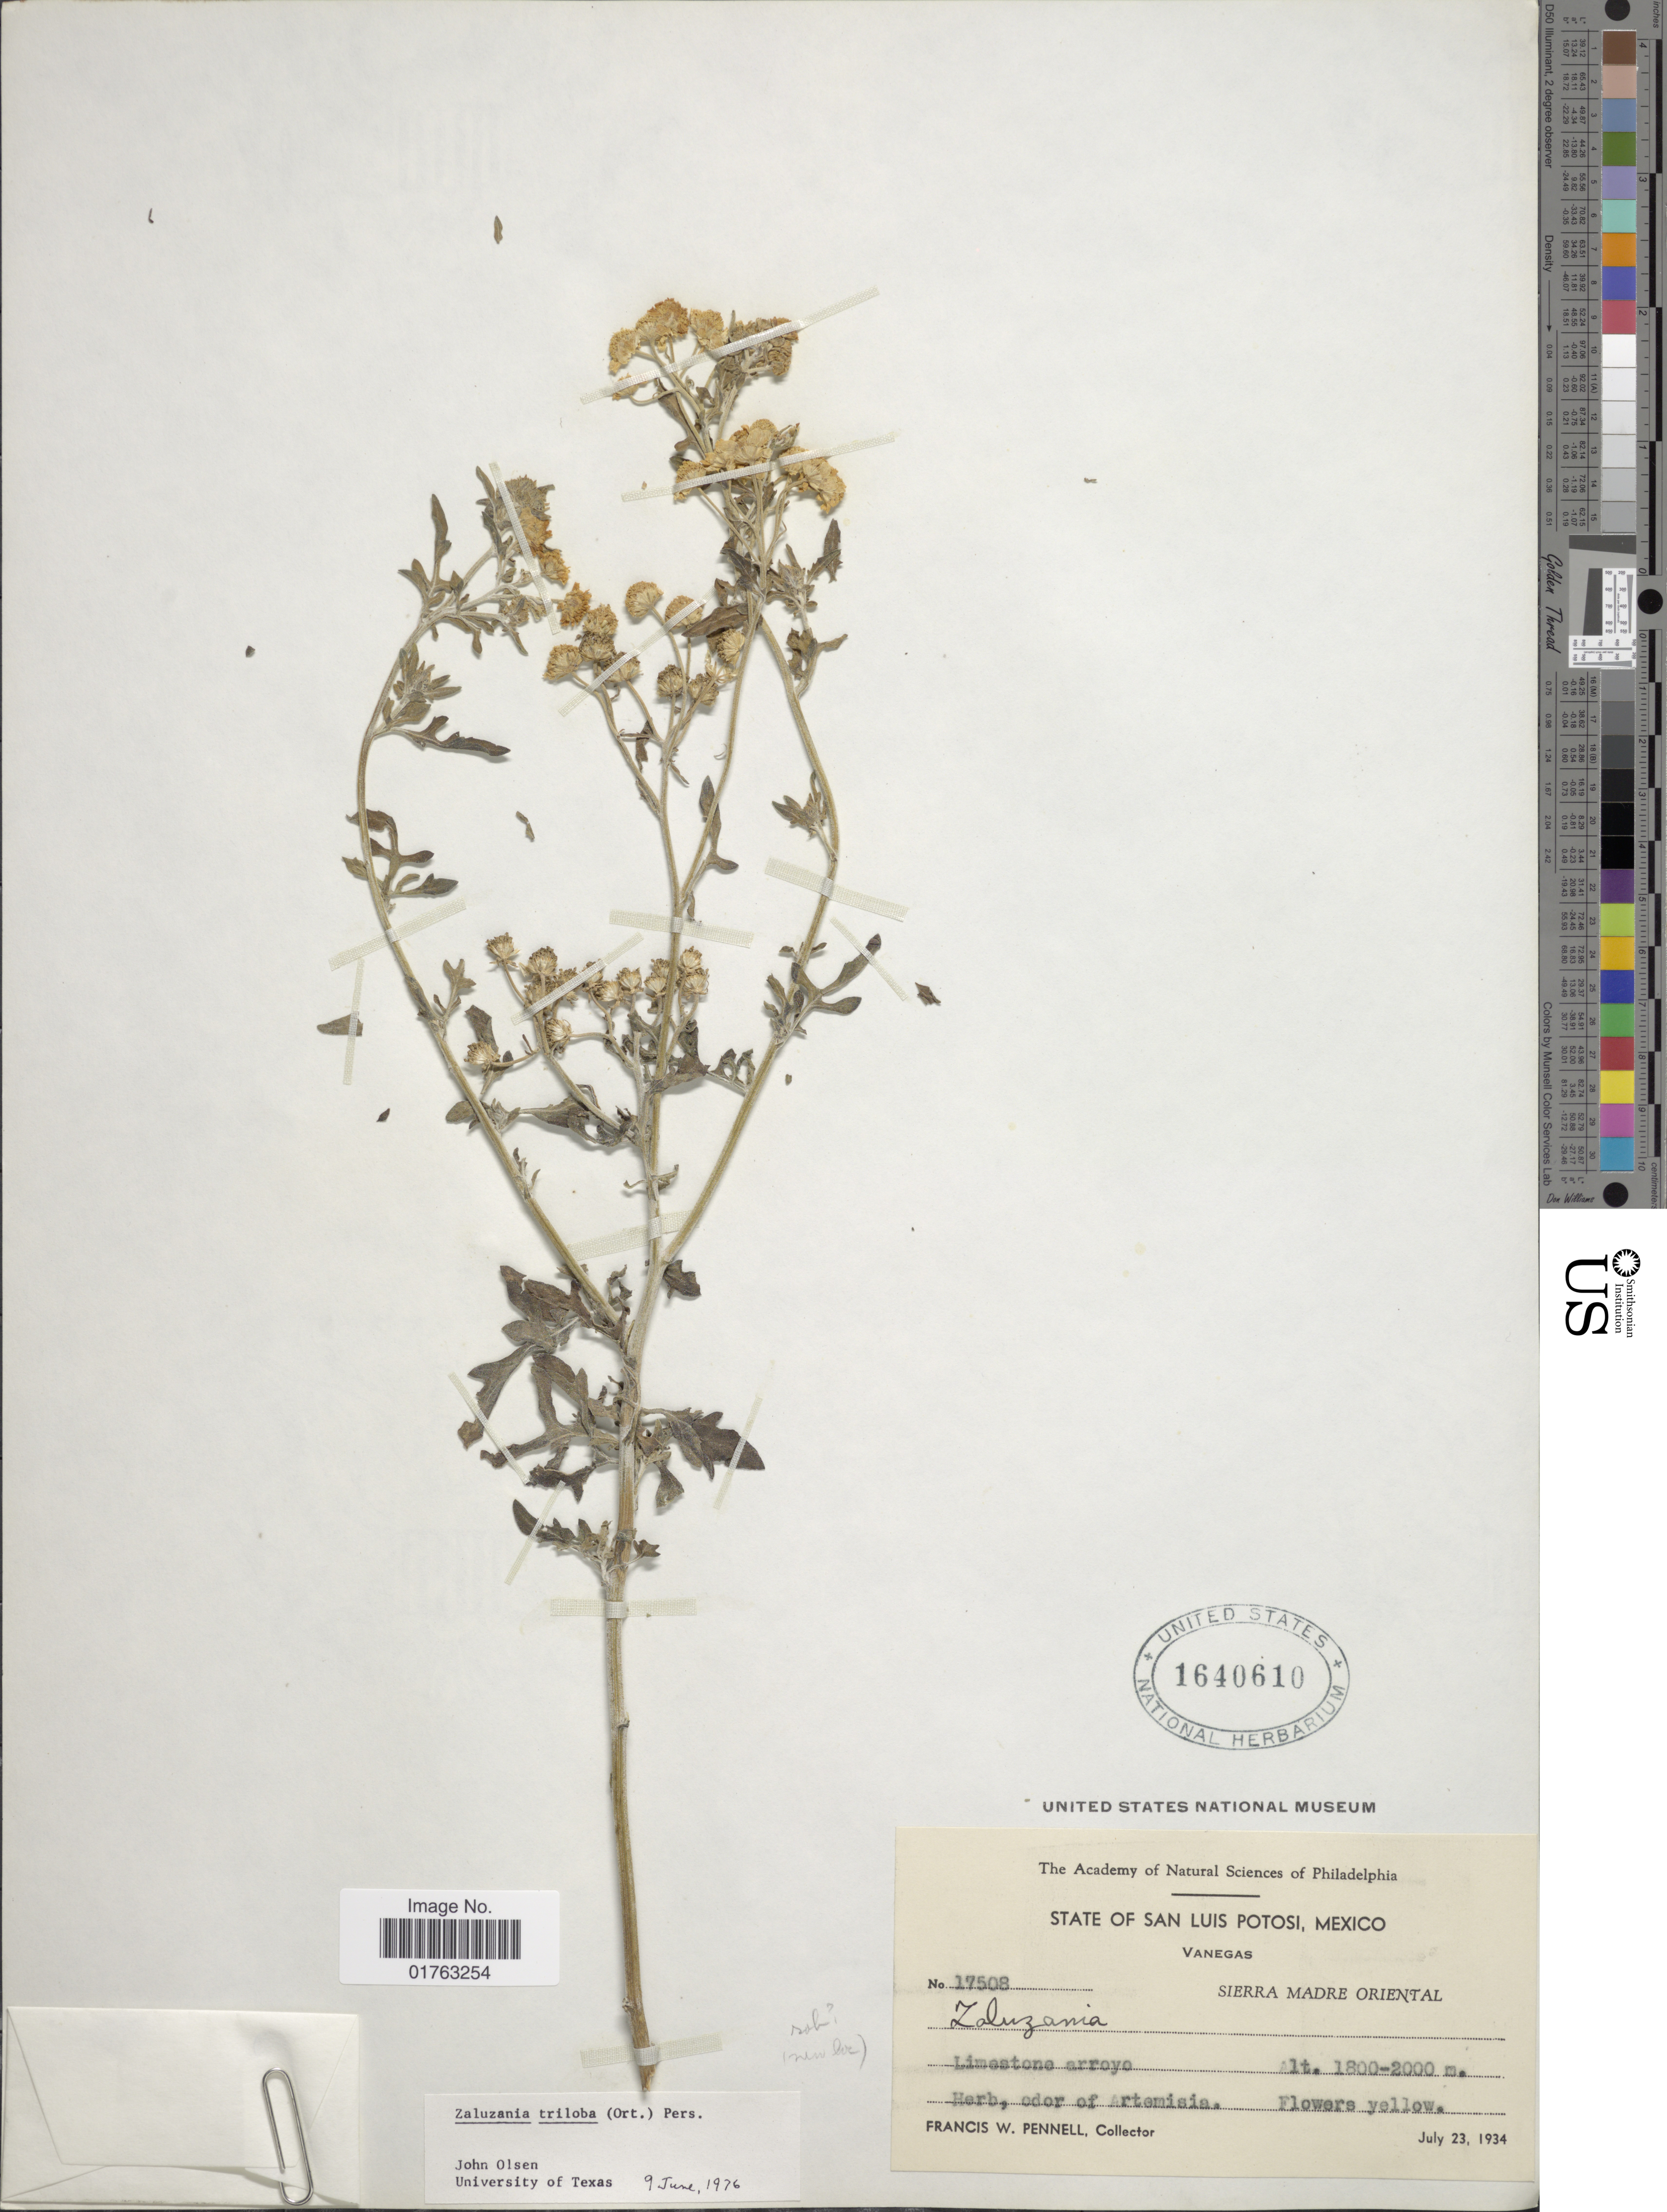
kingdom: Plantae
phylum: Tracheophyta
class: Magnoliopsida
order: Asterales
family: Asteraceae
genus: Zaluzania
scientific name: Zaluzania triloba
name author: (Ortega) Pers.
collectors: F. W. Pennell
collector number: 17508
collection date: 1934-07-23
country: Mexico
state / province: San Luis Potosí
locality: Vanegas. Sierra Madre Oriental.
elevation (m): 1800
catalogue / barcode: US 1640610